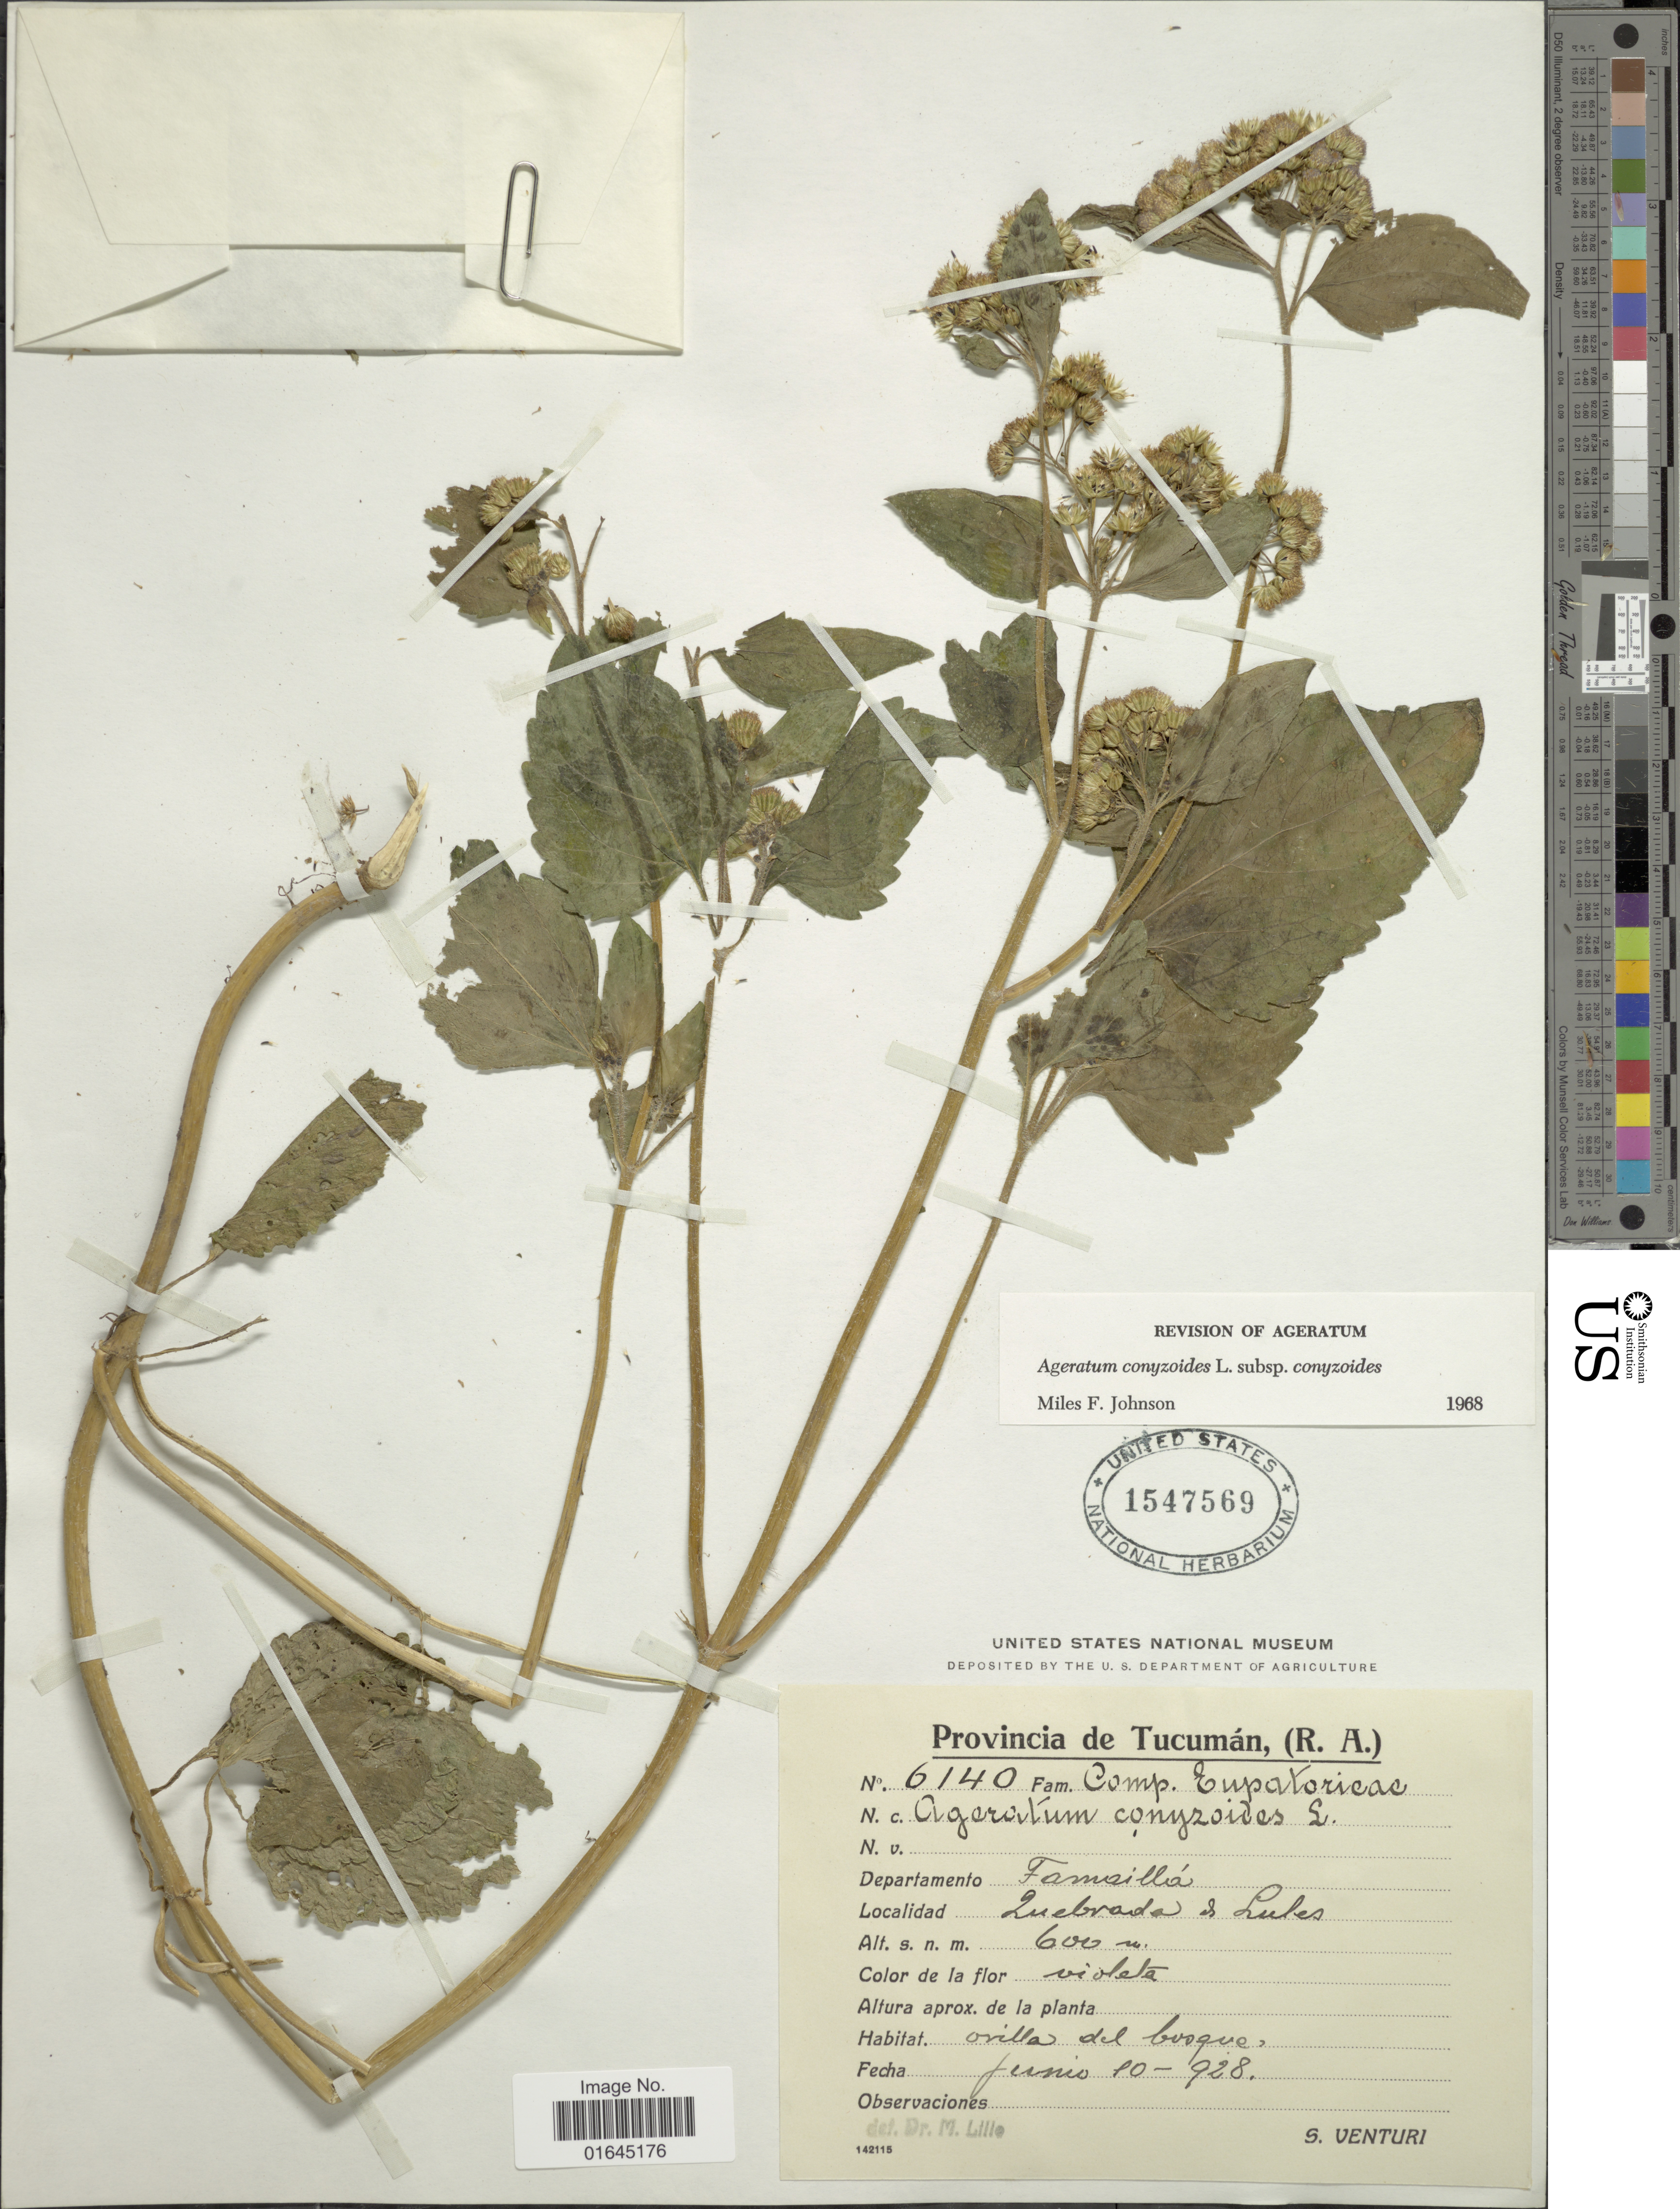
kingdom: Plantae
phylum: Tracheophyta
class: Magnoliopsida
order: Asterales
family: Asteraceae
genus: Ageratum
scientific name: Ageratum conyzoides subsp. conyzoides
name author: L.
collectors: S. Venturi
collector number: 6140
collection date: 1928-06-10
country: Argentina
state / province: Tucuman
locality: Dep. Famaillá, Zuebrada & Lubes.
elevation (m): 600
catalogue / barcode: US 1547569